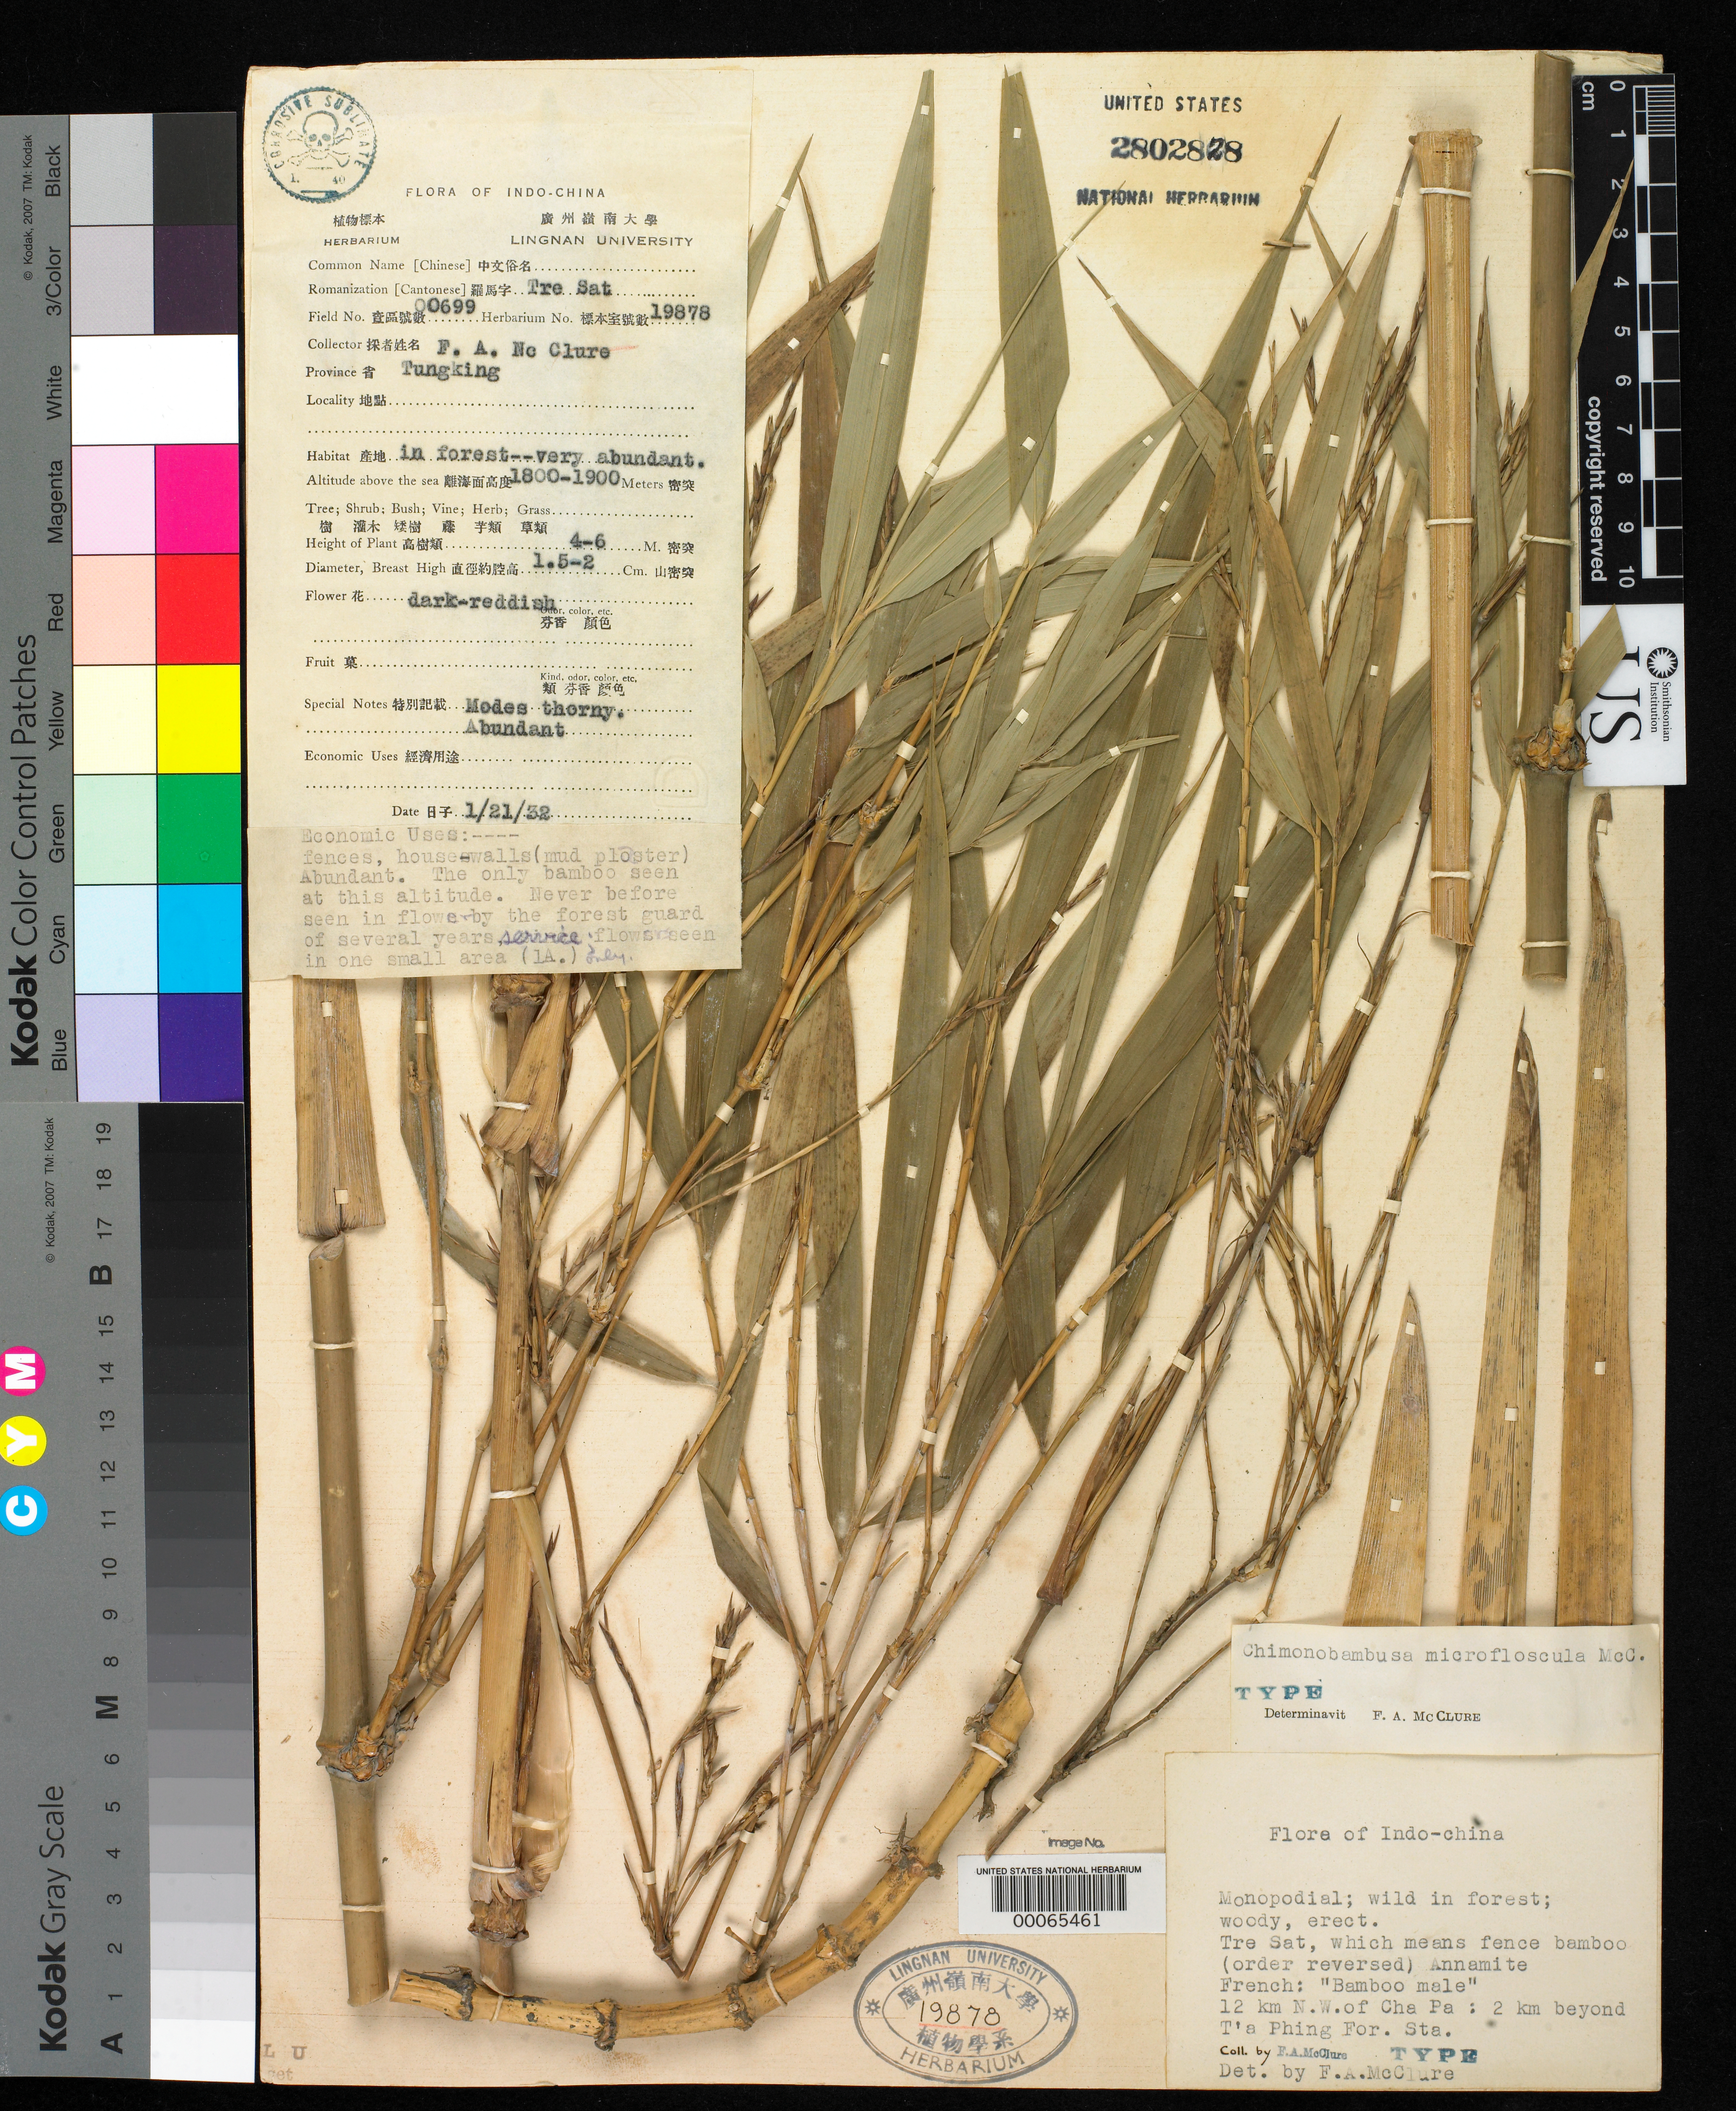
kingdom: Plantae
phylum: Tracheophyta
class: Liliopsida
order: Poales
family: Poaceae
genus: Chimonobambusa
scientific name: Chimonobambusa microfloscula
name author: McClure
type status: Holotype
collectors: F. A. McClure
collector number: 00699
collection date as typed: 21 Jan 1932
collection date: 1932-01-21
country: Vietnam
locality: Tonkin, 12 km NW of Shapa, 2 Shapa, km beyond T'a phing forest station.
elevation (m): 1800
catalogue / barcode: US 2802828